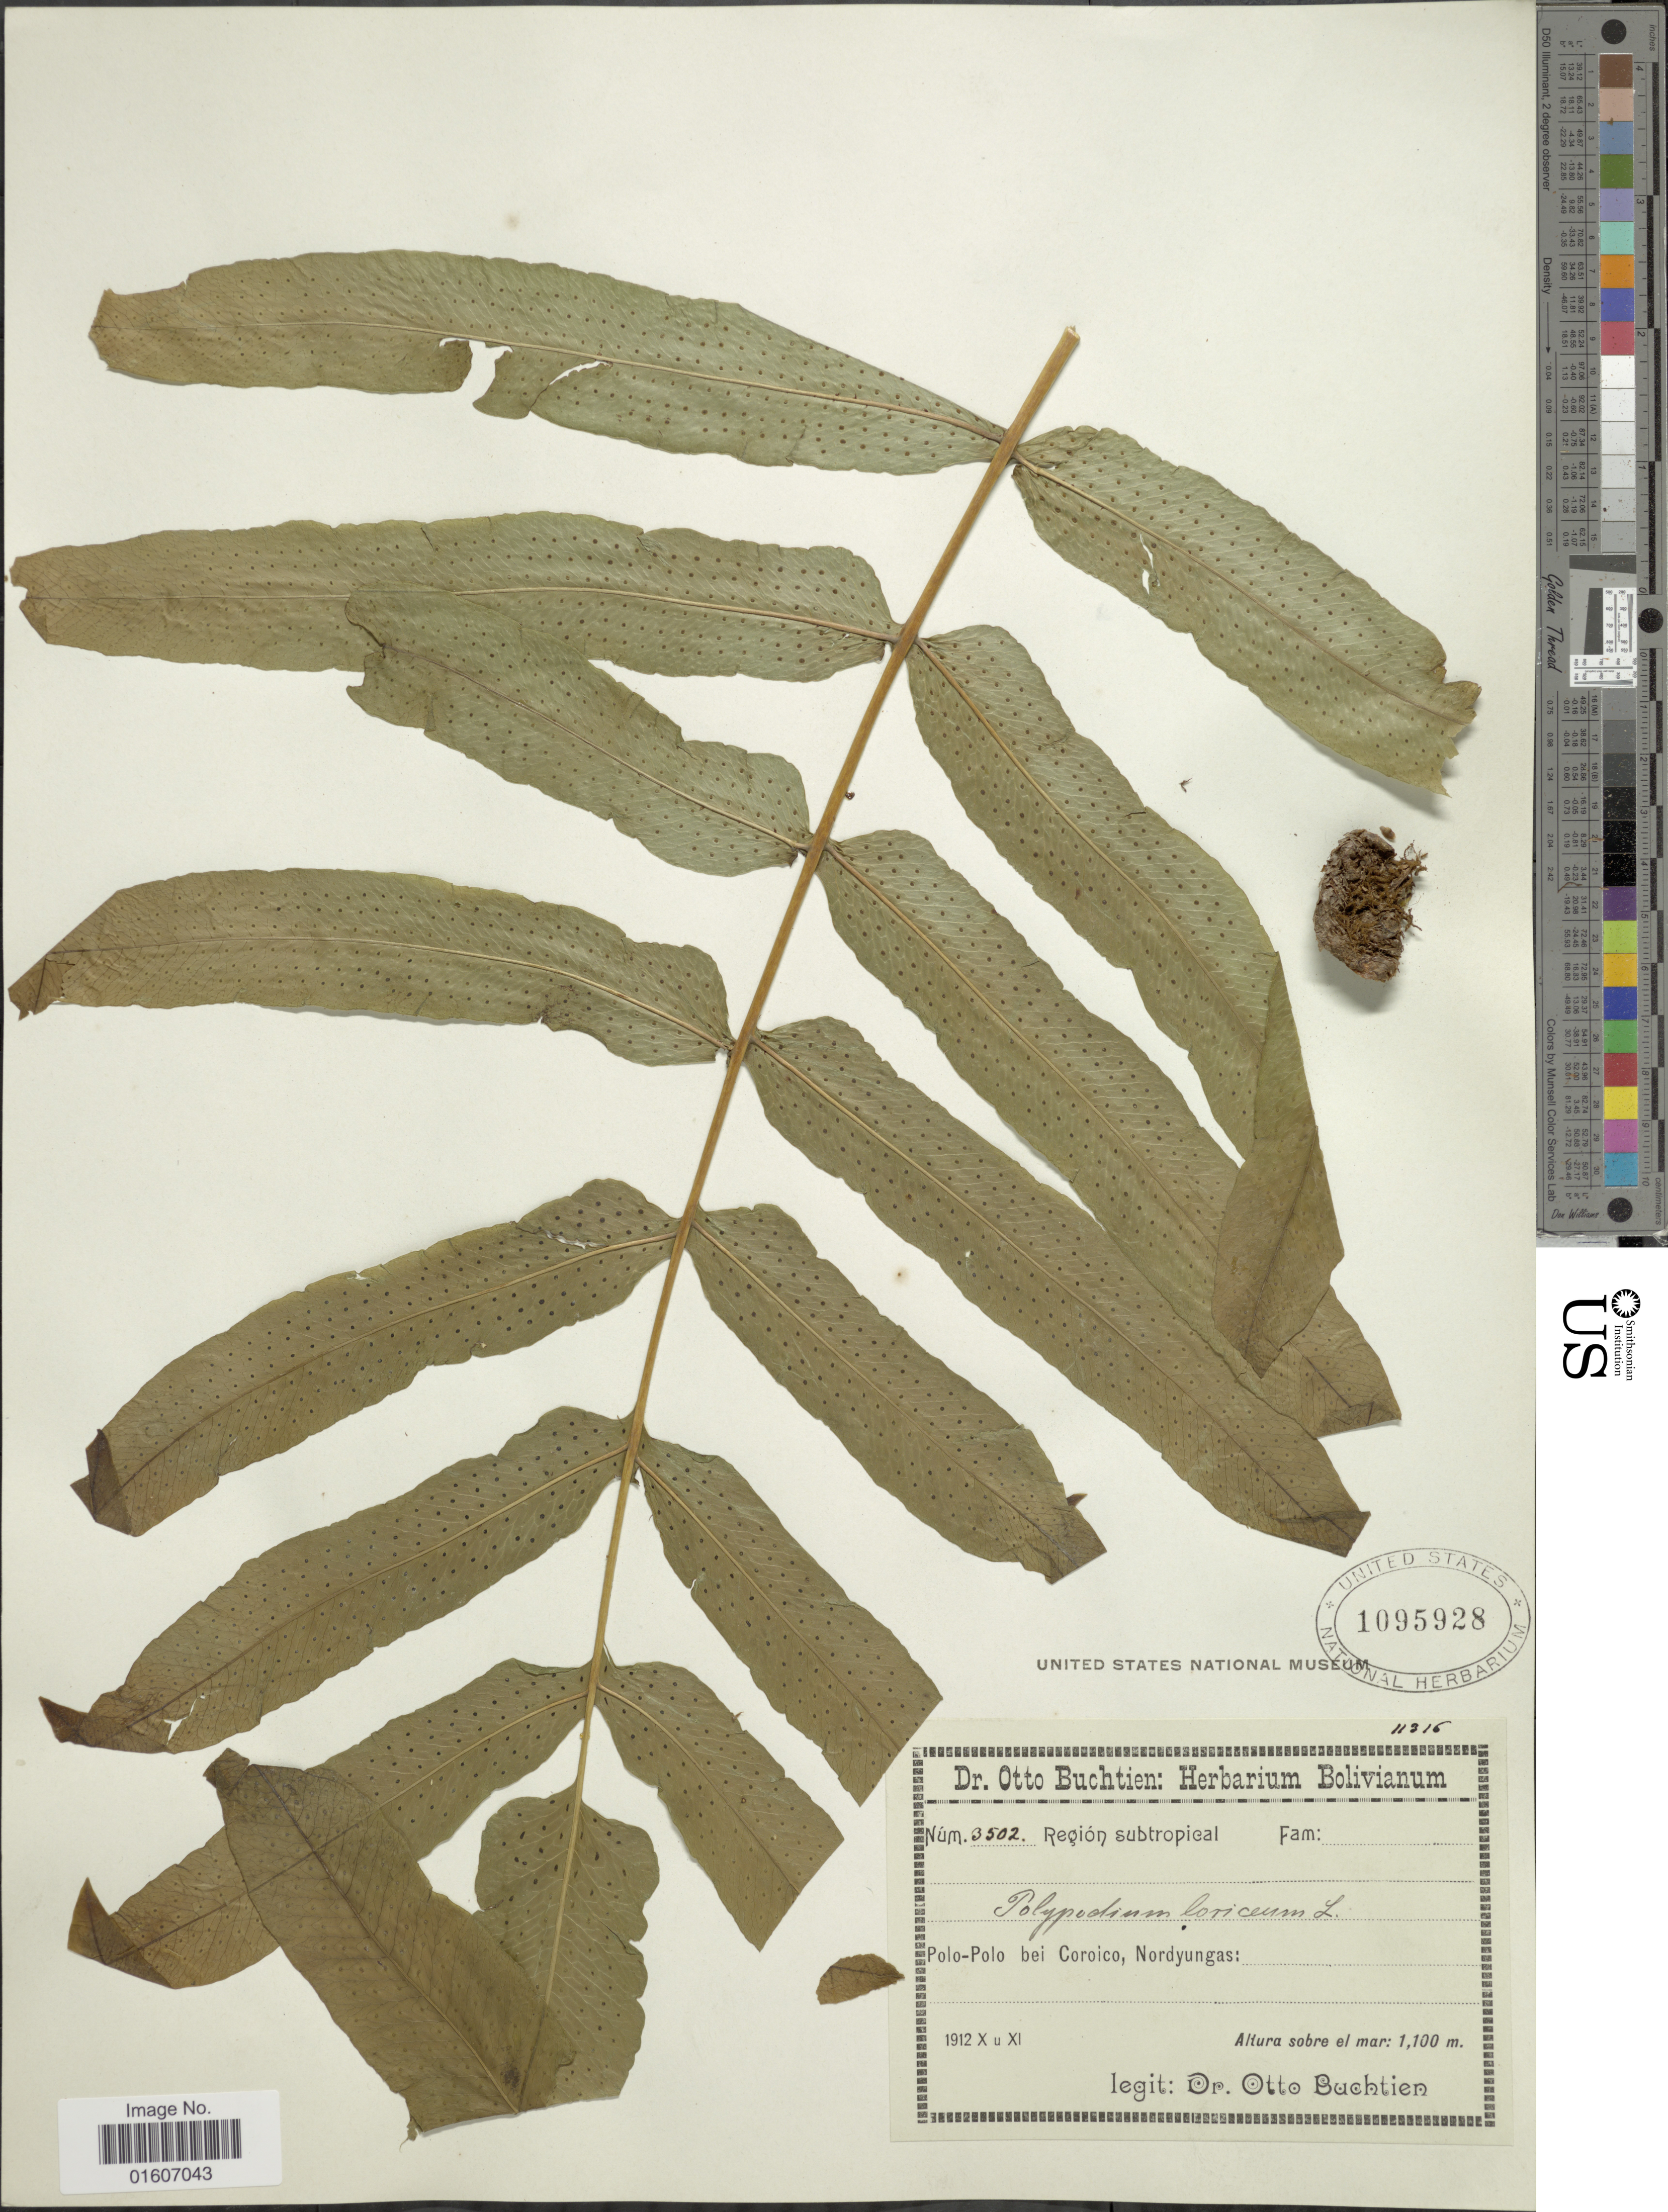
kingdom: Plantae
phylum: Tracheophyta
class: Polypodiopsida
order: Polypodiales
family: Polypodiaceae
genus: Serpocaulon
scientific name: Serpocaulon triseriale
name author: (Sw.) A.R. Sm.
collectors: O. Buchtien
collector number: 3502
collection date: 1912-10/1912-11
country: Bolivia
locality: Polo-Polo bei Coroico, Nordyungas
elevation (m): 1100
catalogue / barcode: US 1095928